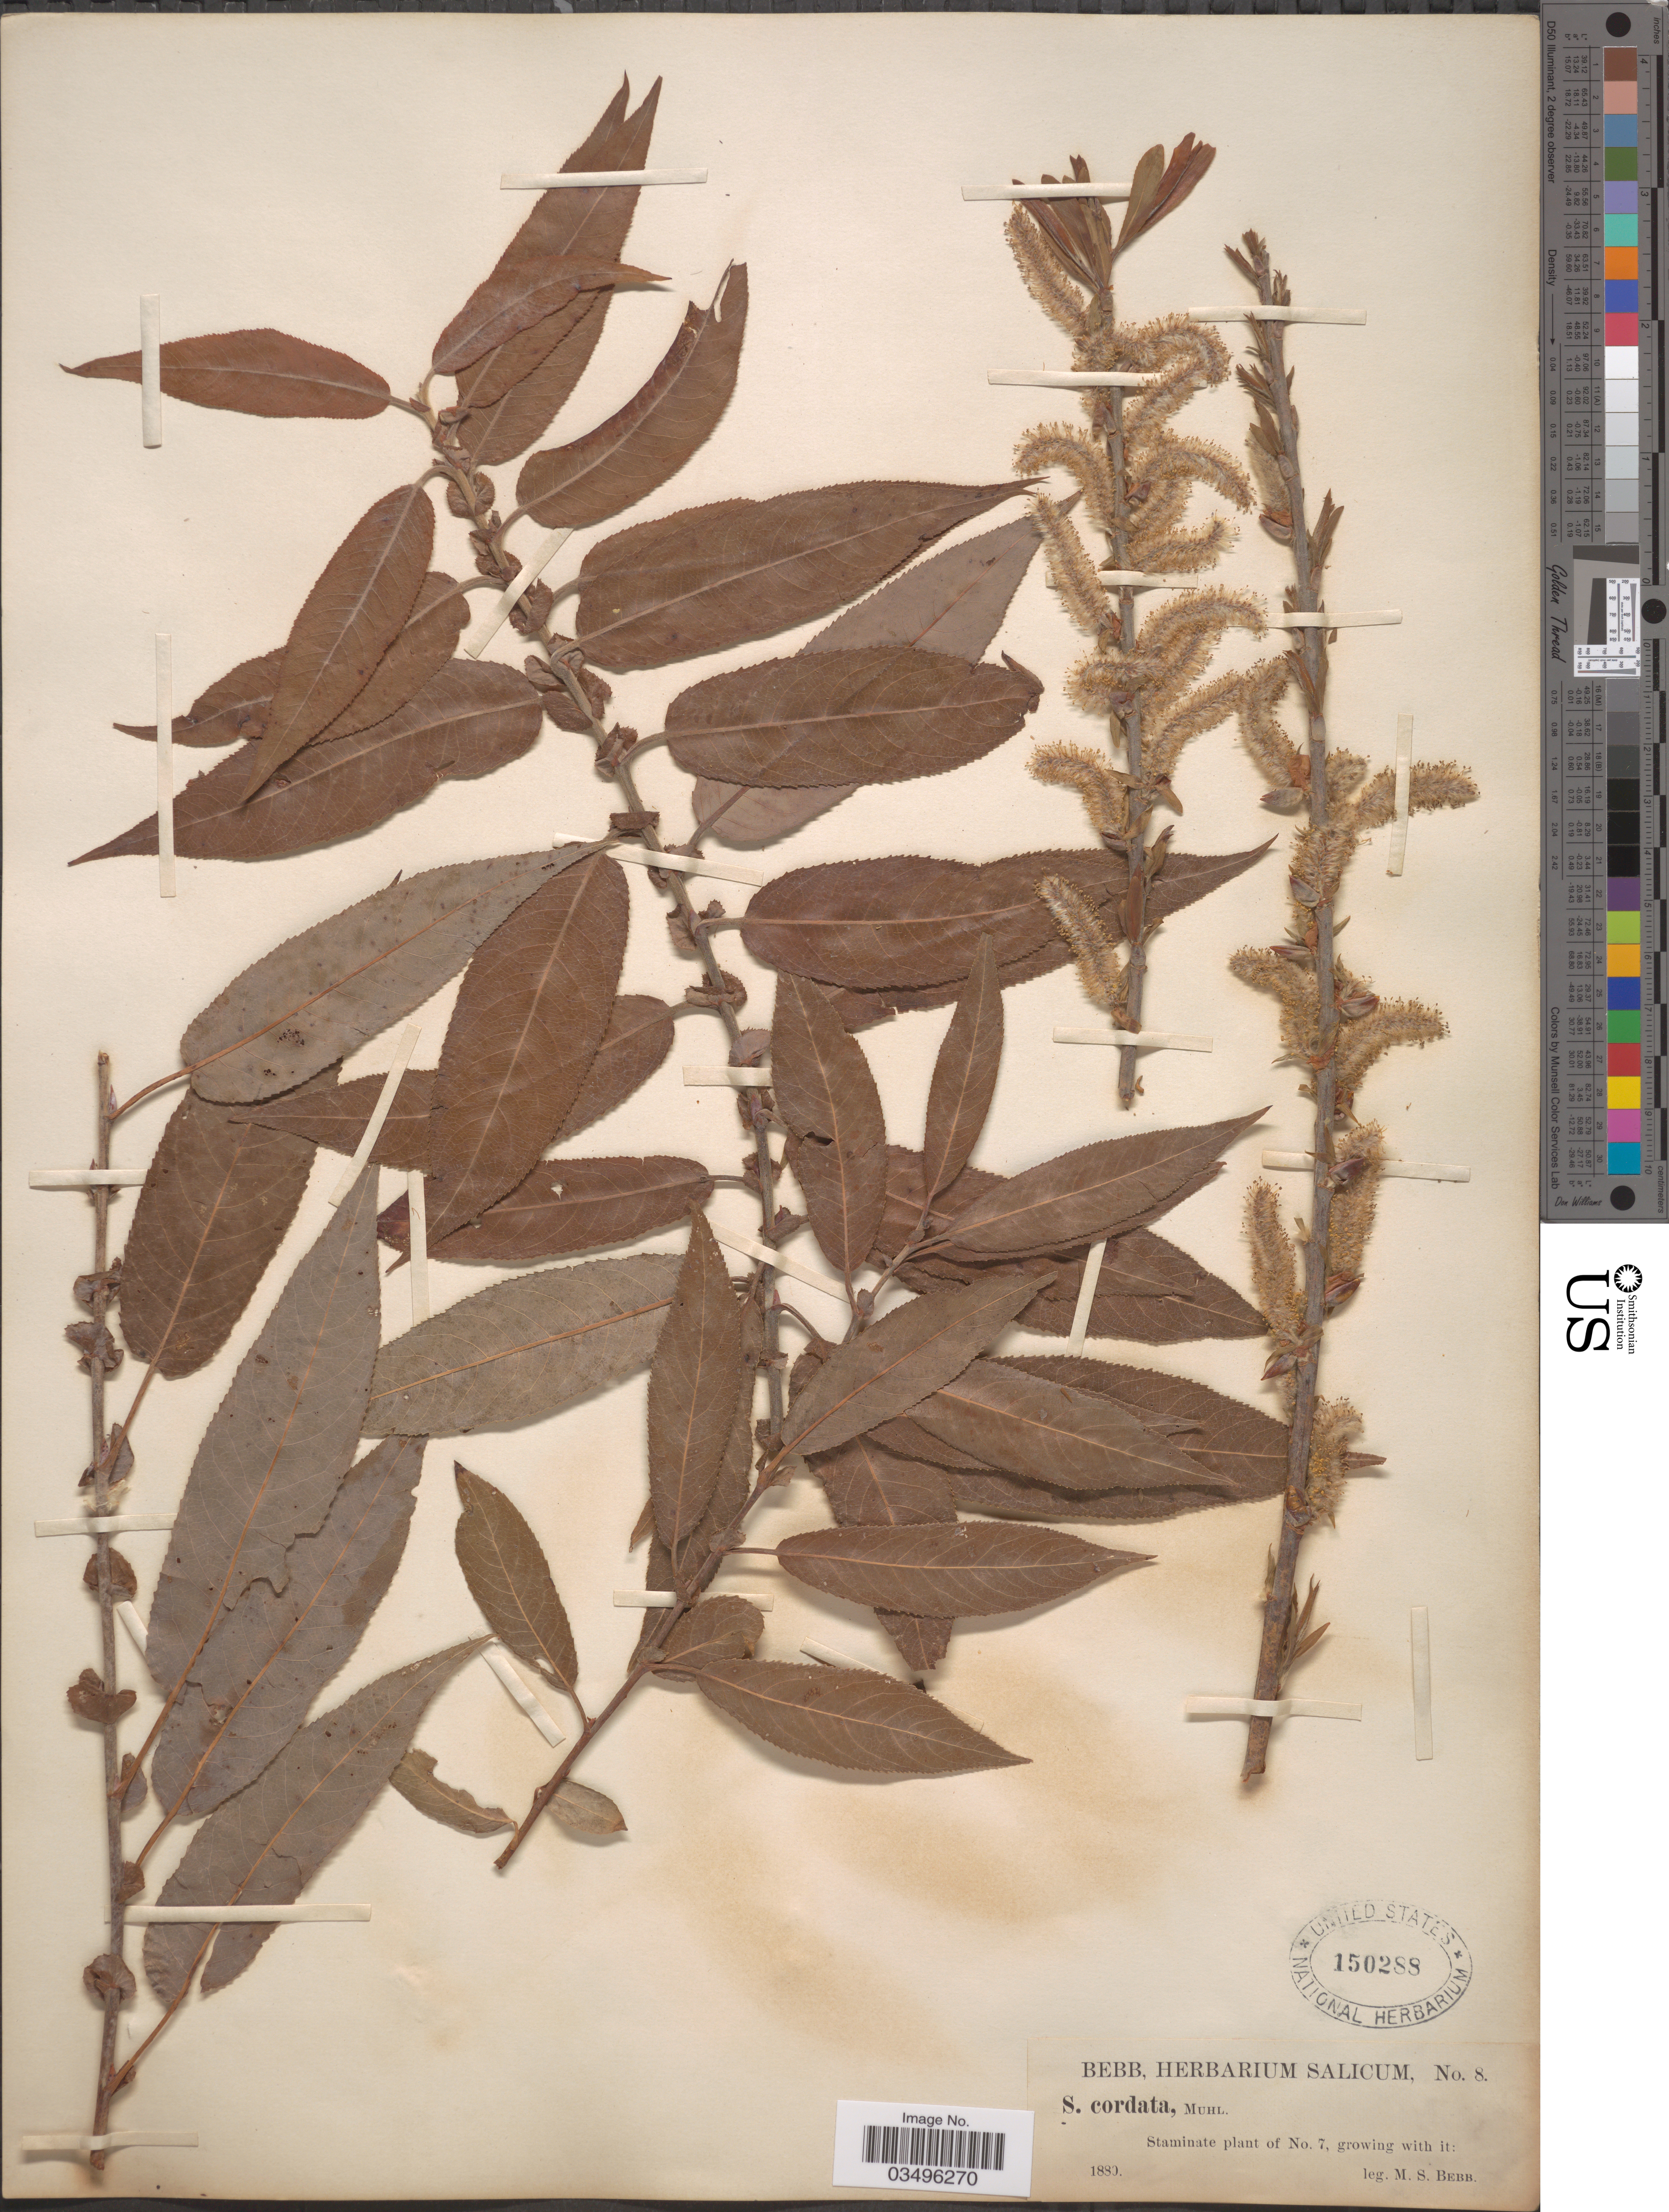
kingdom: Plantae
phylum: Tracheophyta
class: Magnoliopsida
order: Malpighiales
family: Salicaceae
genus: Salix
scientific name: Salix cordata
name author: Michx.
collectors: M. Bebb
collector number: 8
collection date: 1880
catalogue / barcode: US 150288